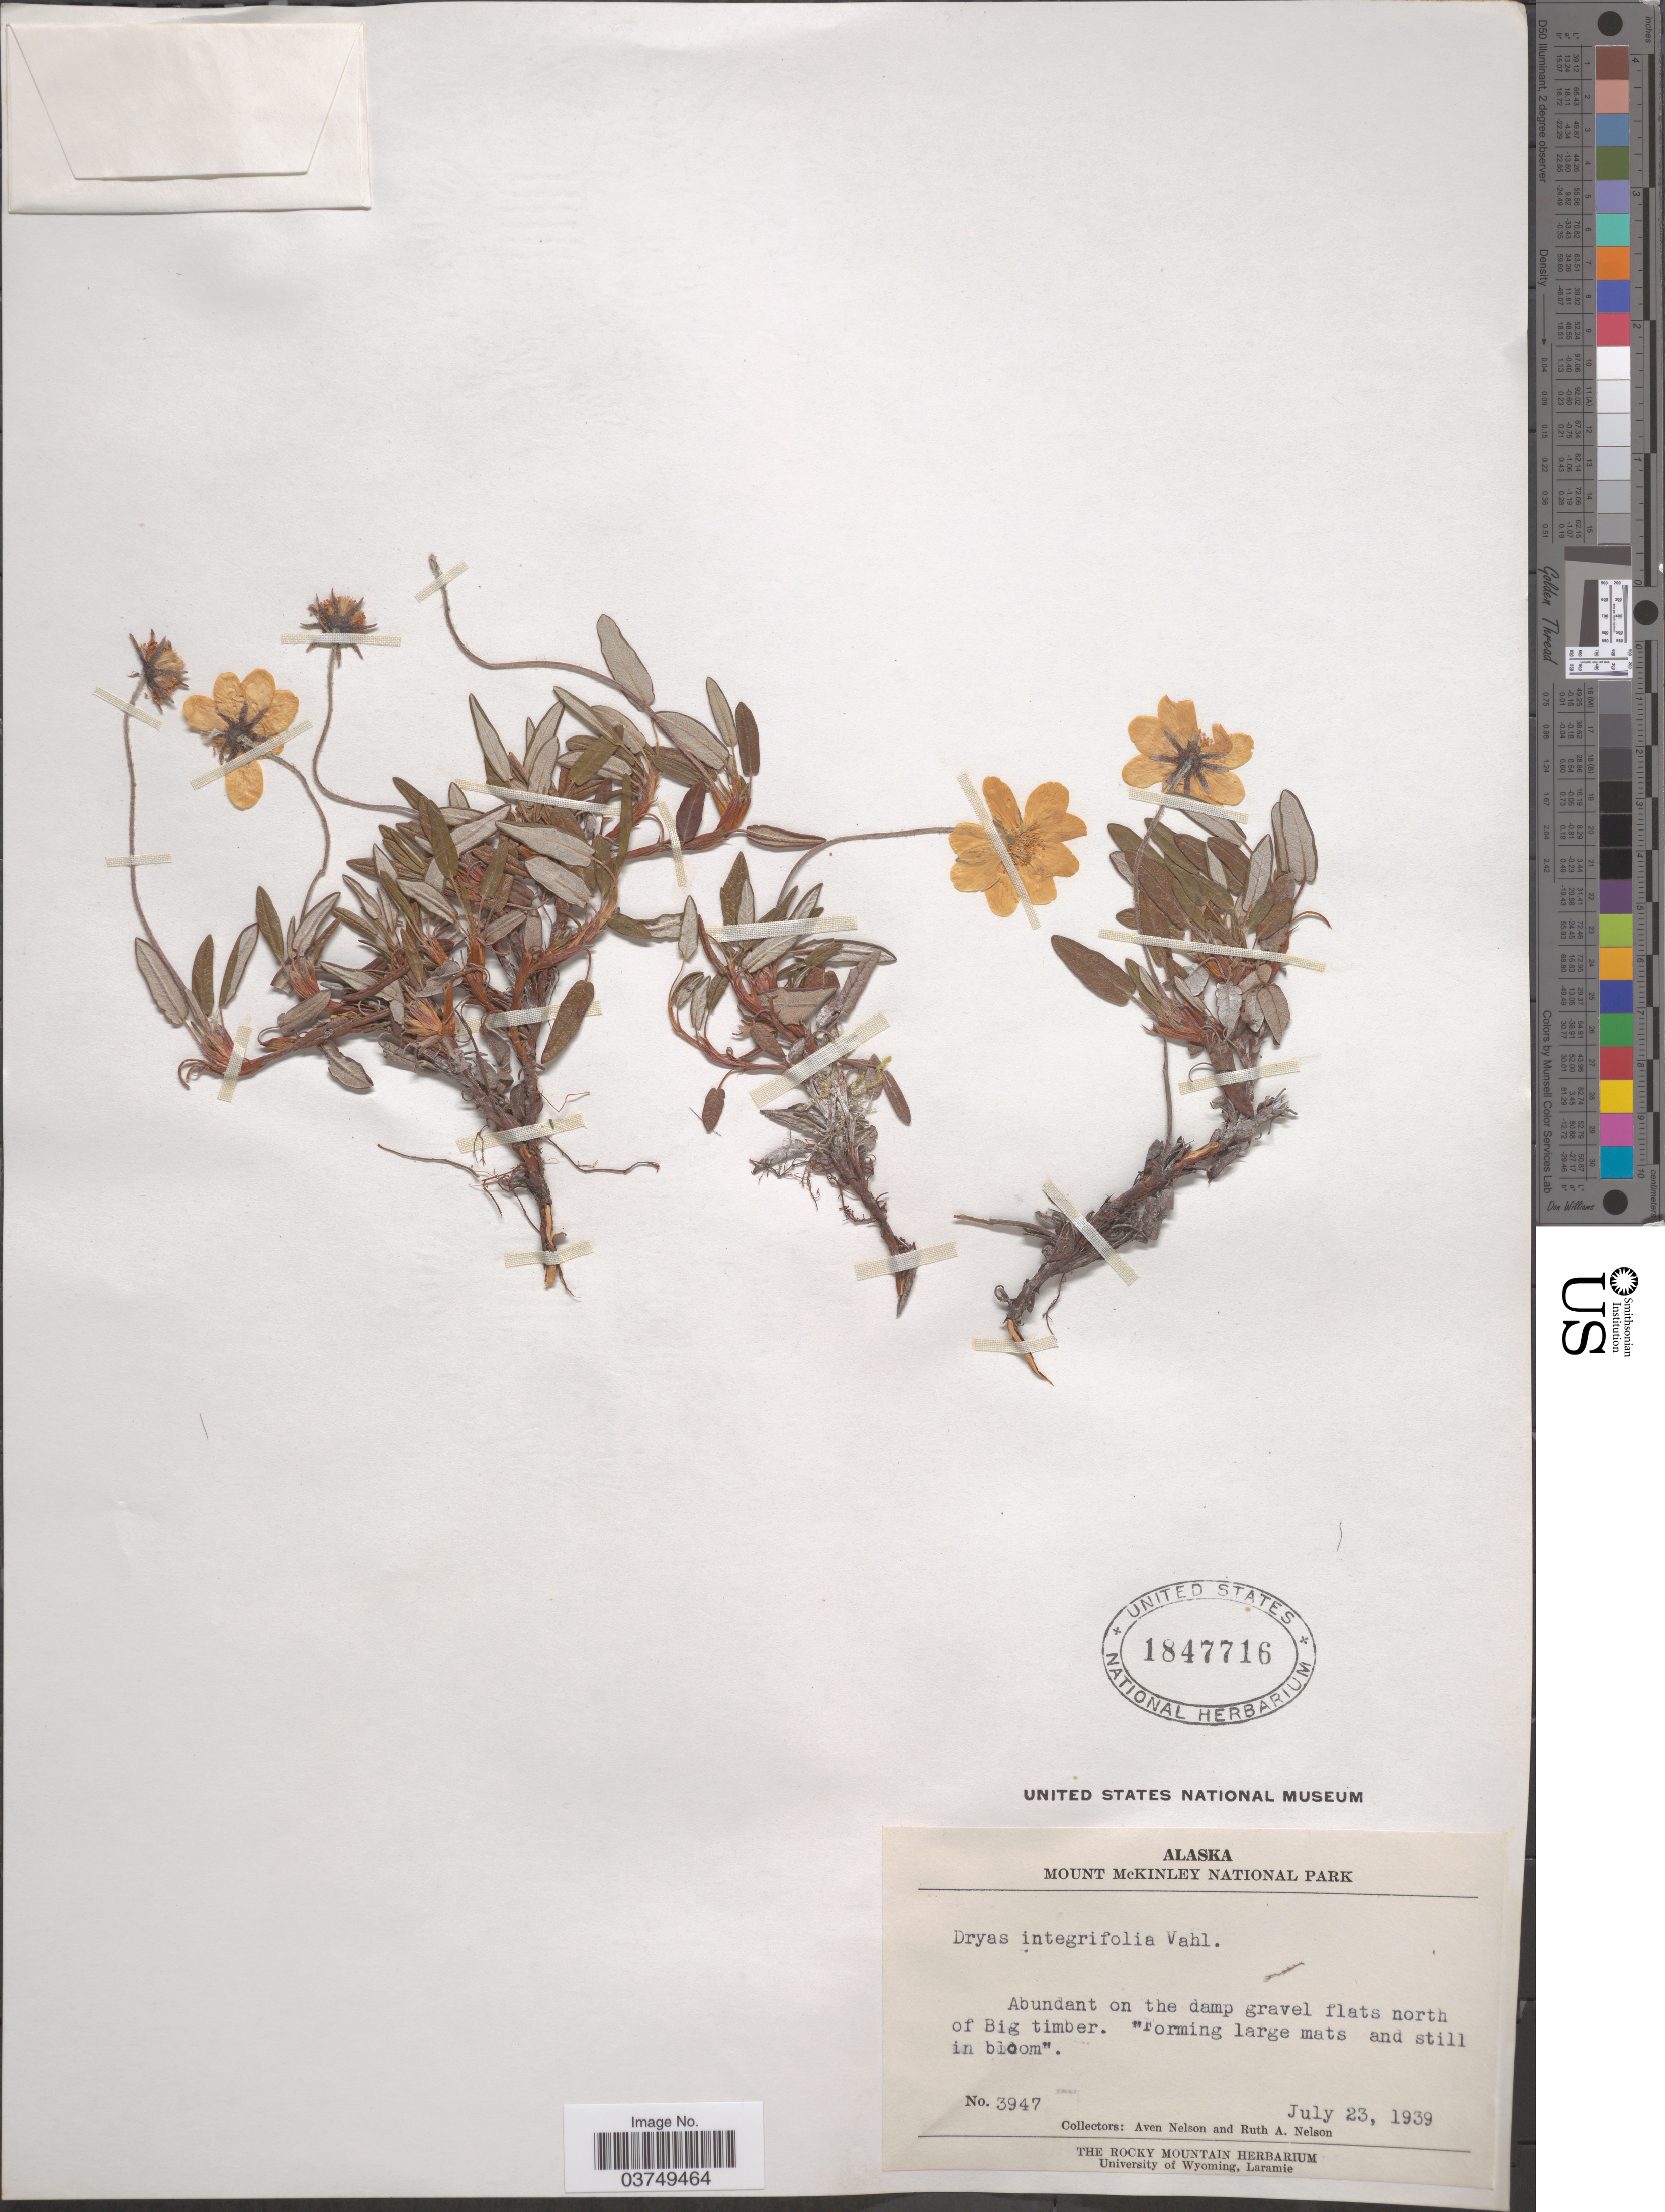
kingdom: Plantae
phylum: Tracheophyta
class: Magnoliopsida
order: Rosales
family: Rosaceae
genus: Dryas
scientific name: Dryas integrifolia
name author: Vahl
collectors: A. Nelson & R. A. Nelson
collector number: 3947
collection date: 1939-07-23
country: United States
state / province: Alaska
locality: Mount McKinley National Park. North of Big timber.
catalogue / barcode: US 1847716